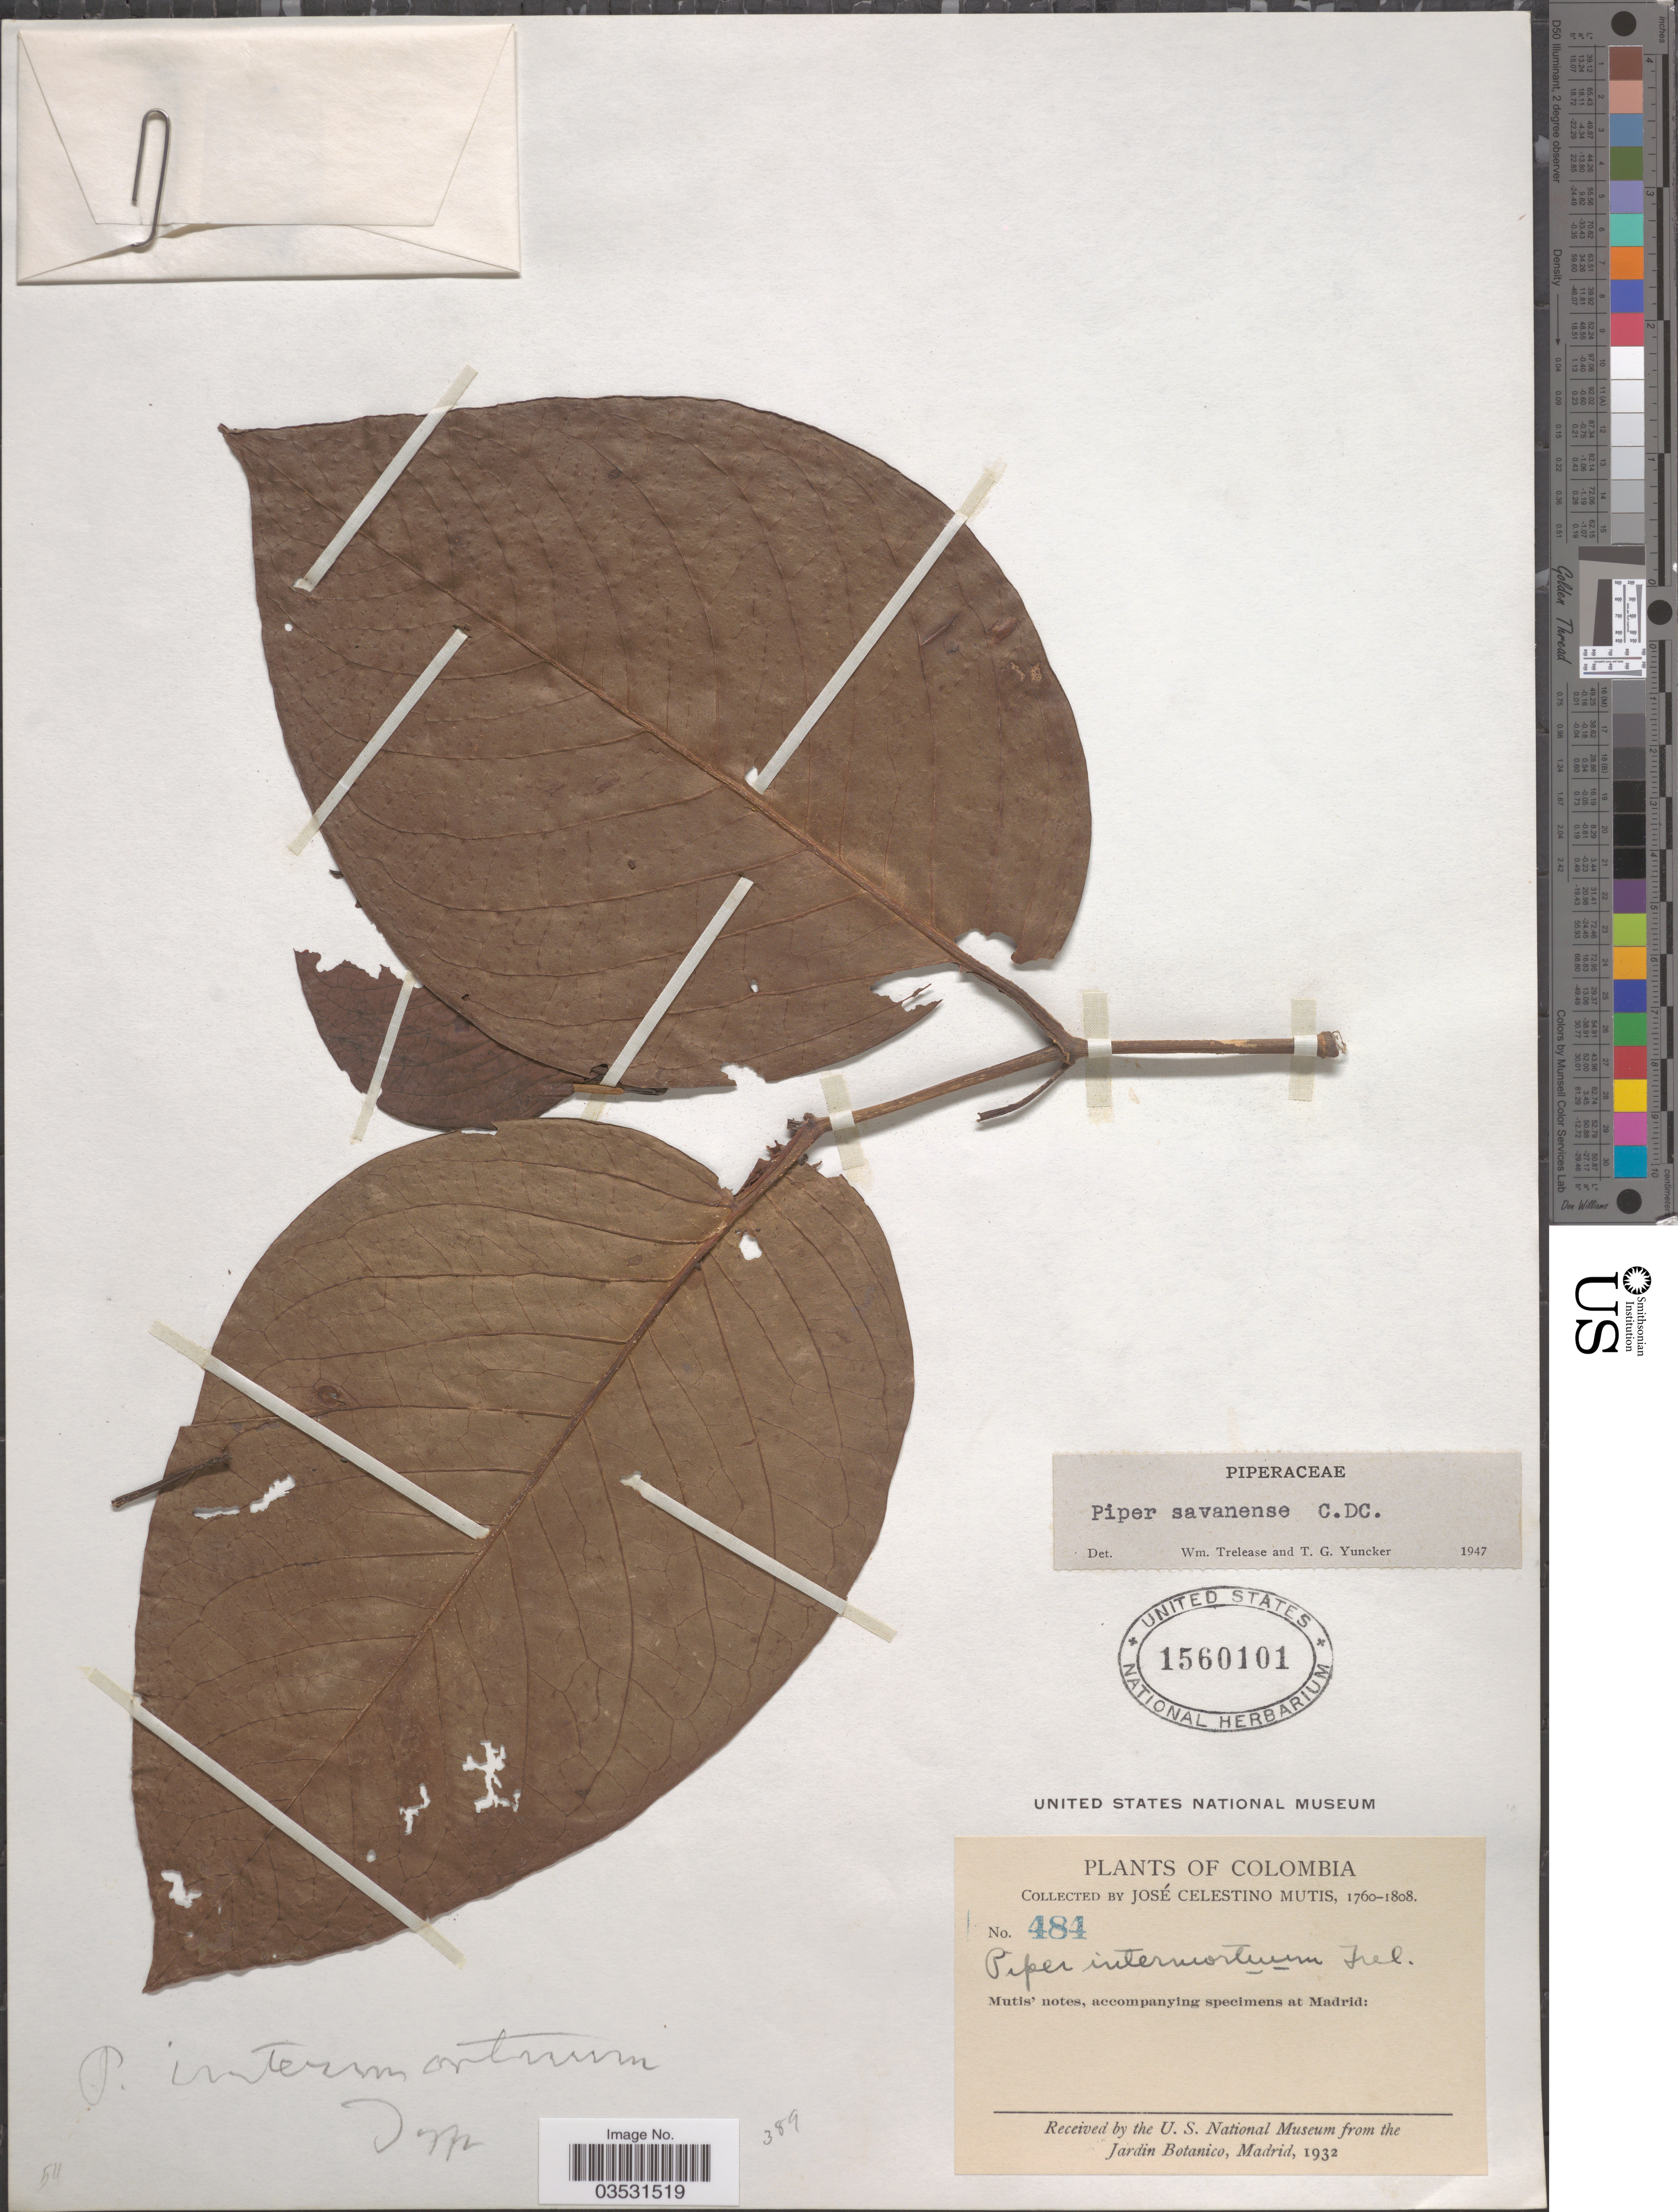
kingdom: Plantae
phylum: Tracheophyta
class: Magnoliopsida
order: Piperales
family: Piperaceae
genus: Piper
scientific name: Piper savanense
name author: C. DC.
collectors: J. C. B. Mutis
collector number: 484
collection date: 1760/1808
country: Colombia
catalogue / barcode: US 1560101